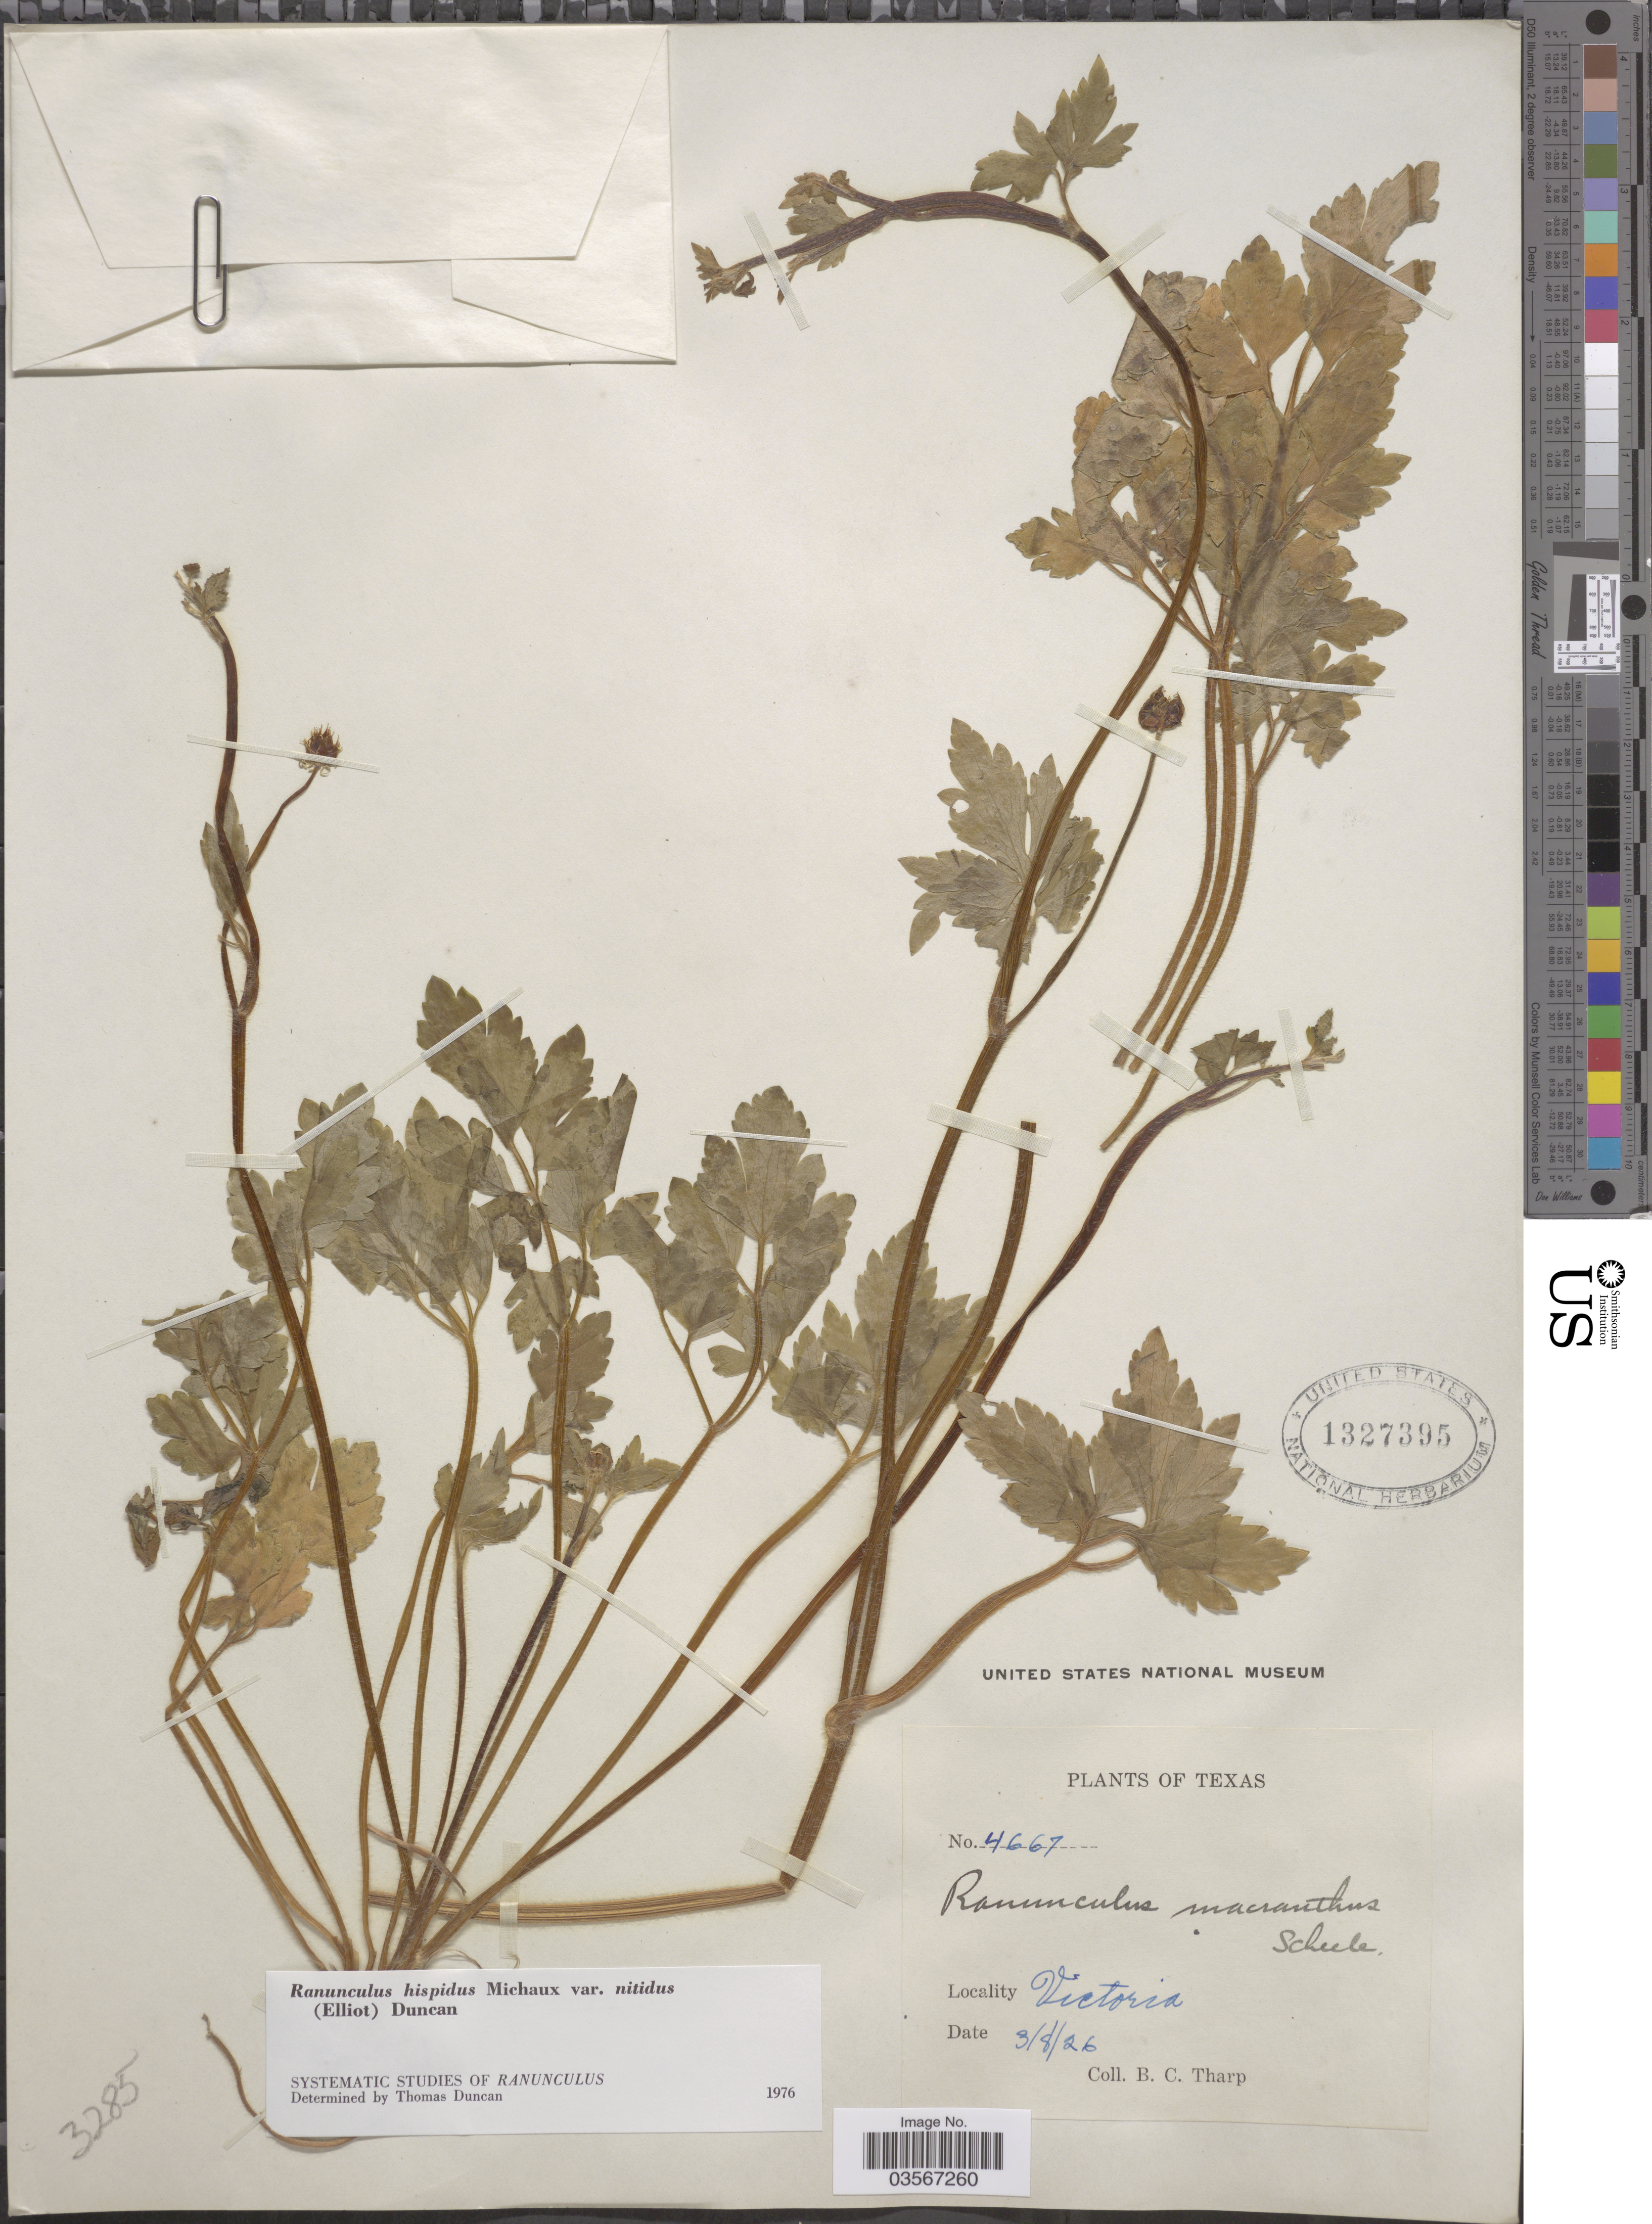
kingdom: Plantae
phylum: Tracheophyta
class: Magnoliopsida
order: Ranunculales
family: Ranunculaceae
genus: Ranunculus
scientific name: Ranunculus hispidus var. nitidus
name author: (Chapm.) T. Duncan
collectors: B. C. Tharp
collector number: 4667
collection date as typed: Transcribed d/m/y: 8/3/26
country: United States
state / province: Texas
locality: Victoria.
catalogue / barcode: US 1327395